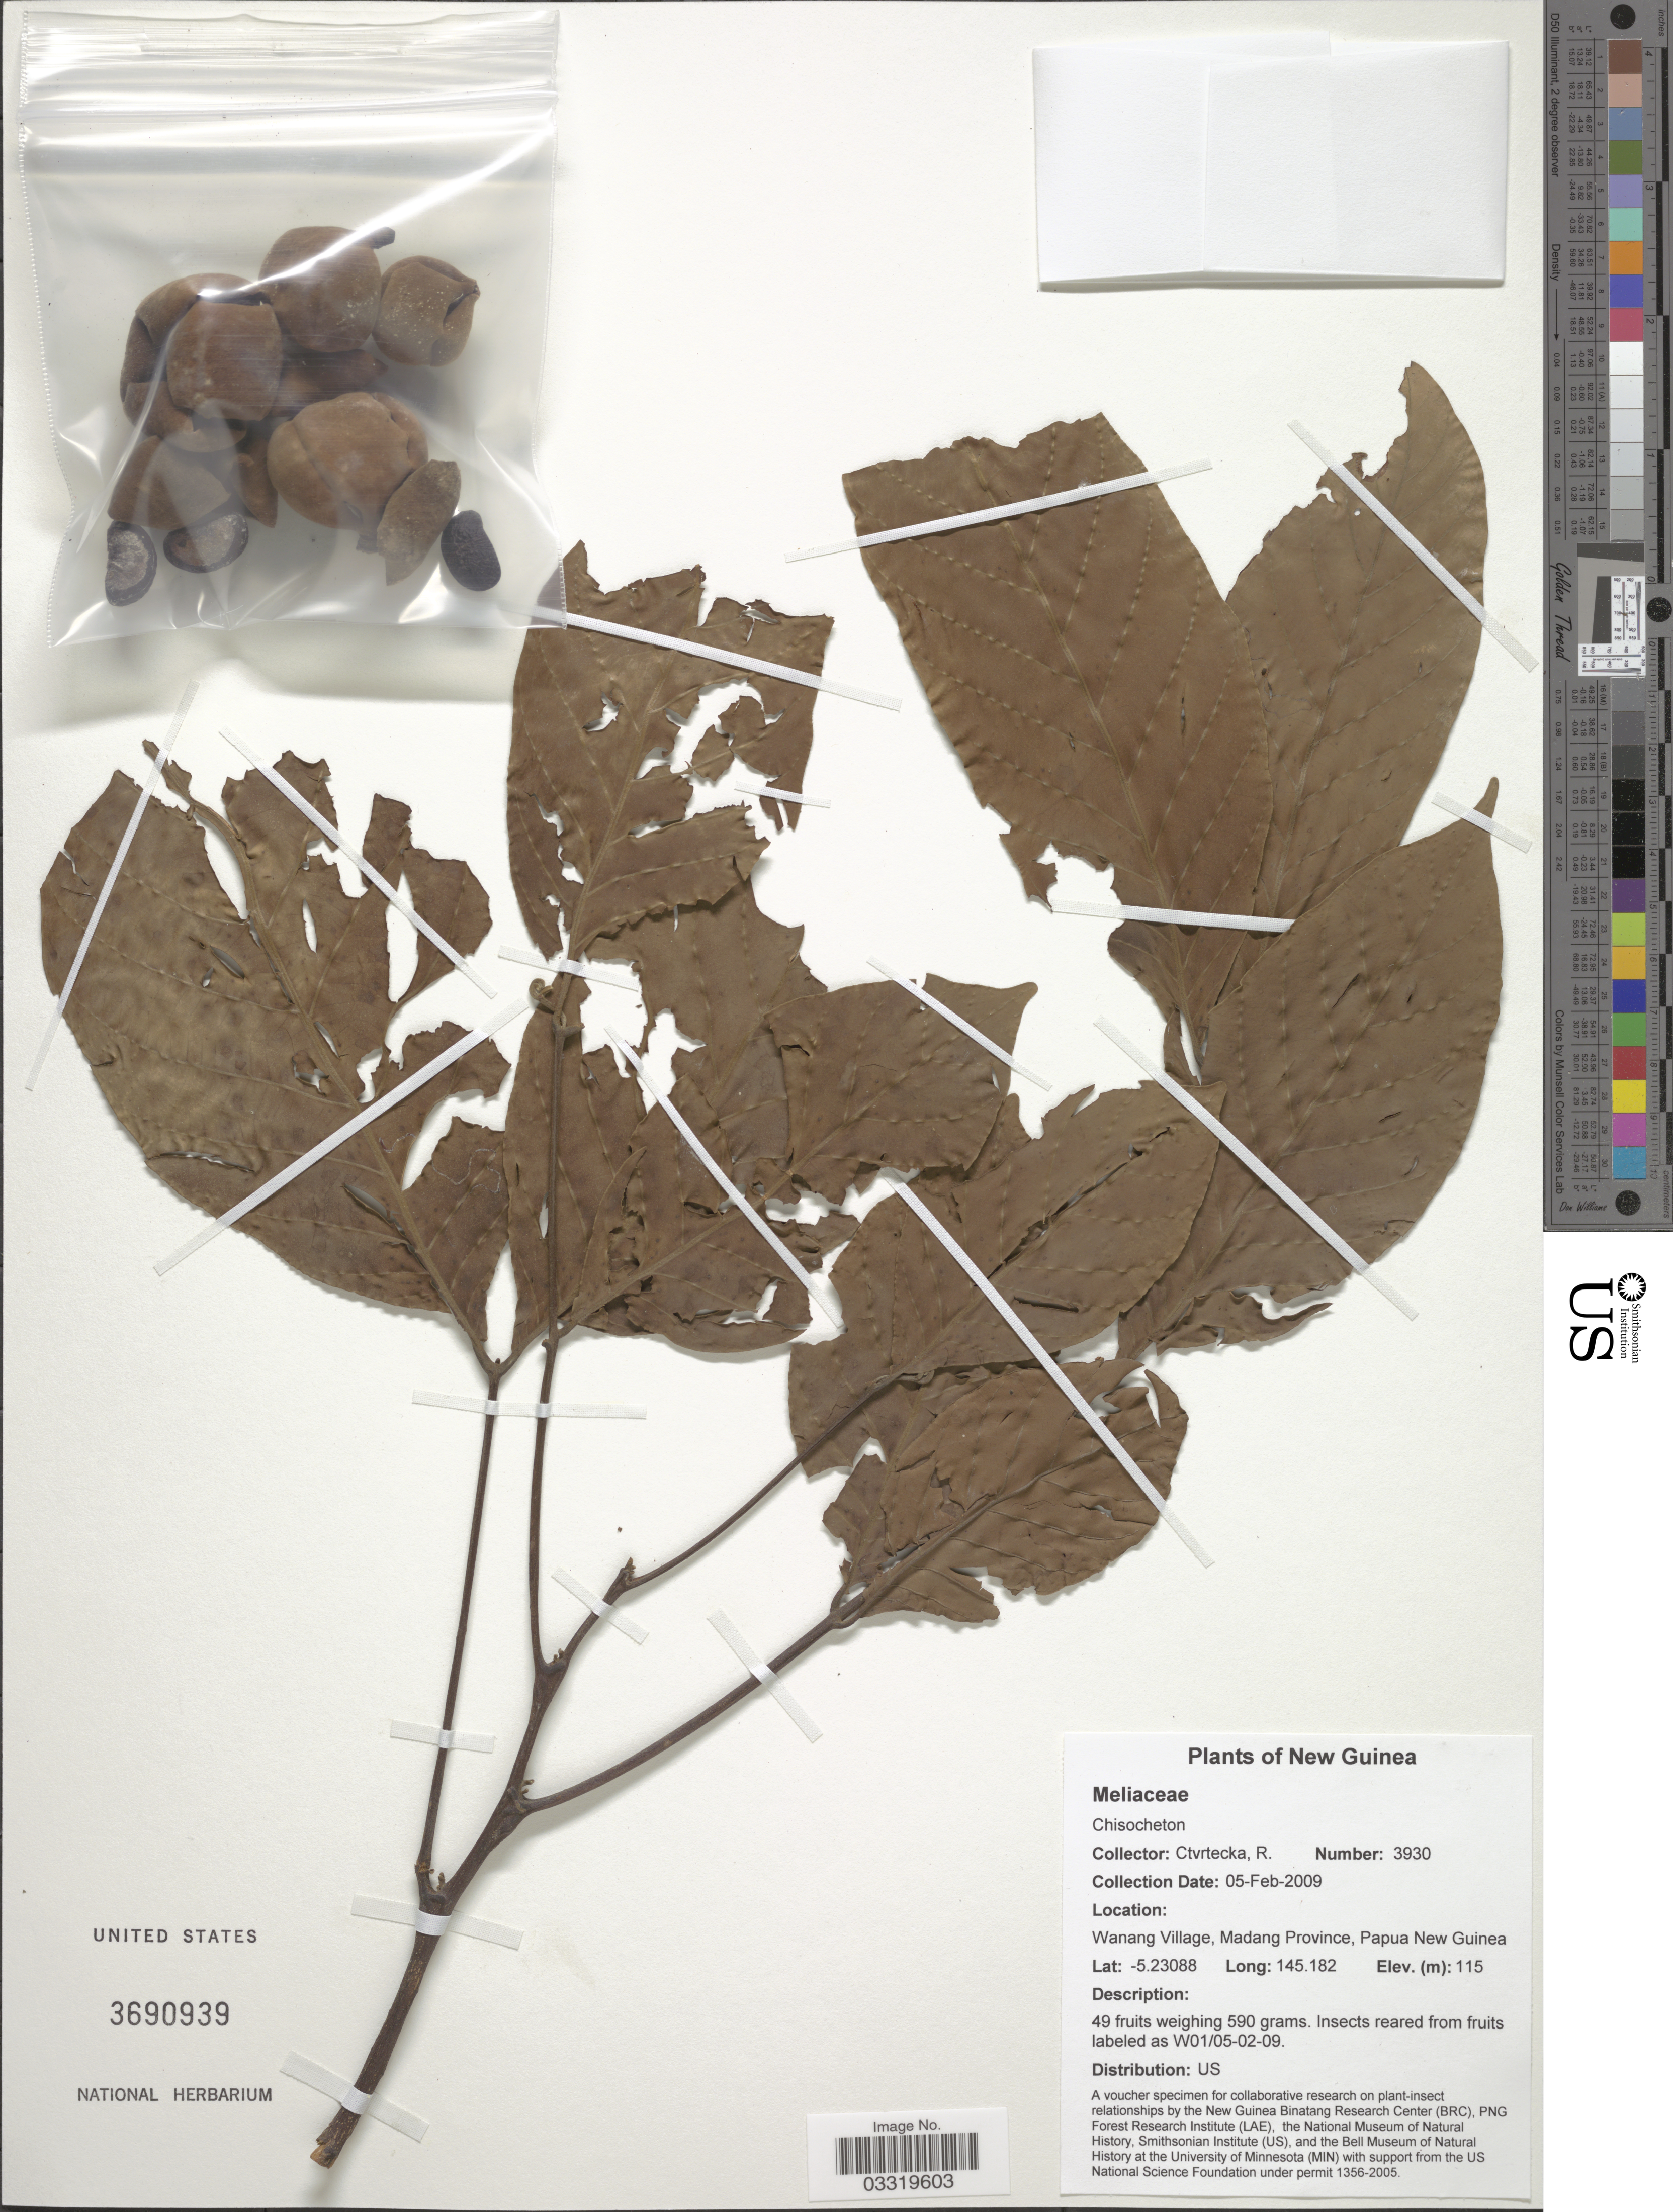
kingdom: Plantae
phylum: Tracheophyta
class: Magnoliopsida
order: Sapindales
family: Meliaceae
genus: Chisocheton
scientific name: Chisocheton sp.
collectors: R. Ctvrtecka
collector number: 3930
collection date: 2009-02-05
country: Papua New Guinea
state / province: Madang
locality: New Guinea. Wanang Village.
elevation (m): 115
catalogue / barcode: US 3690939